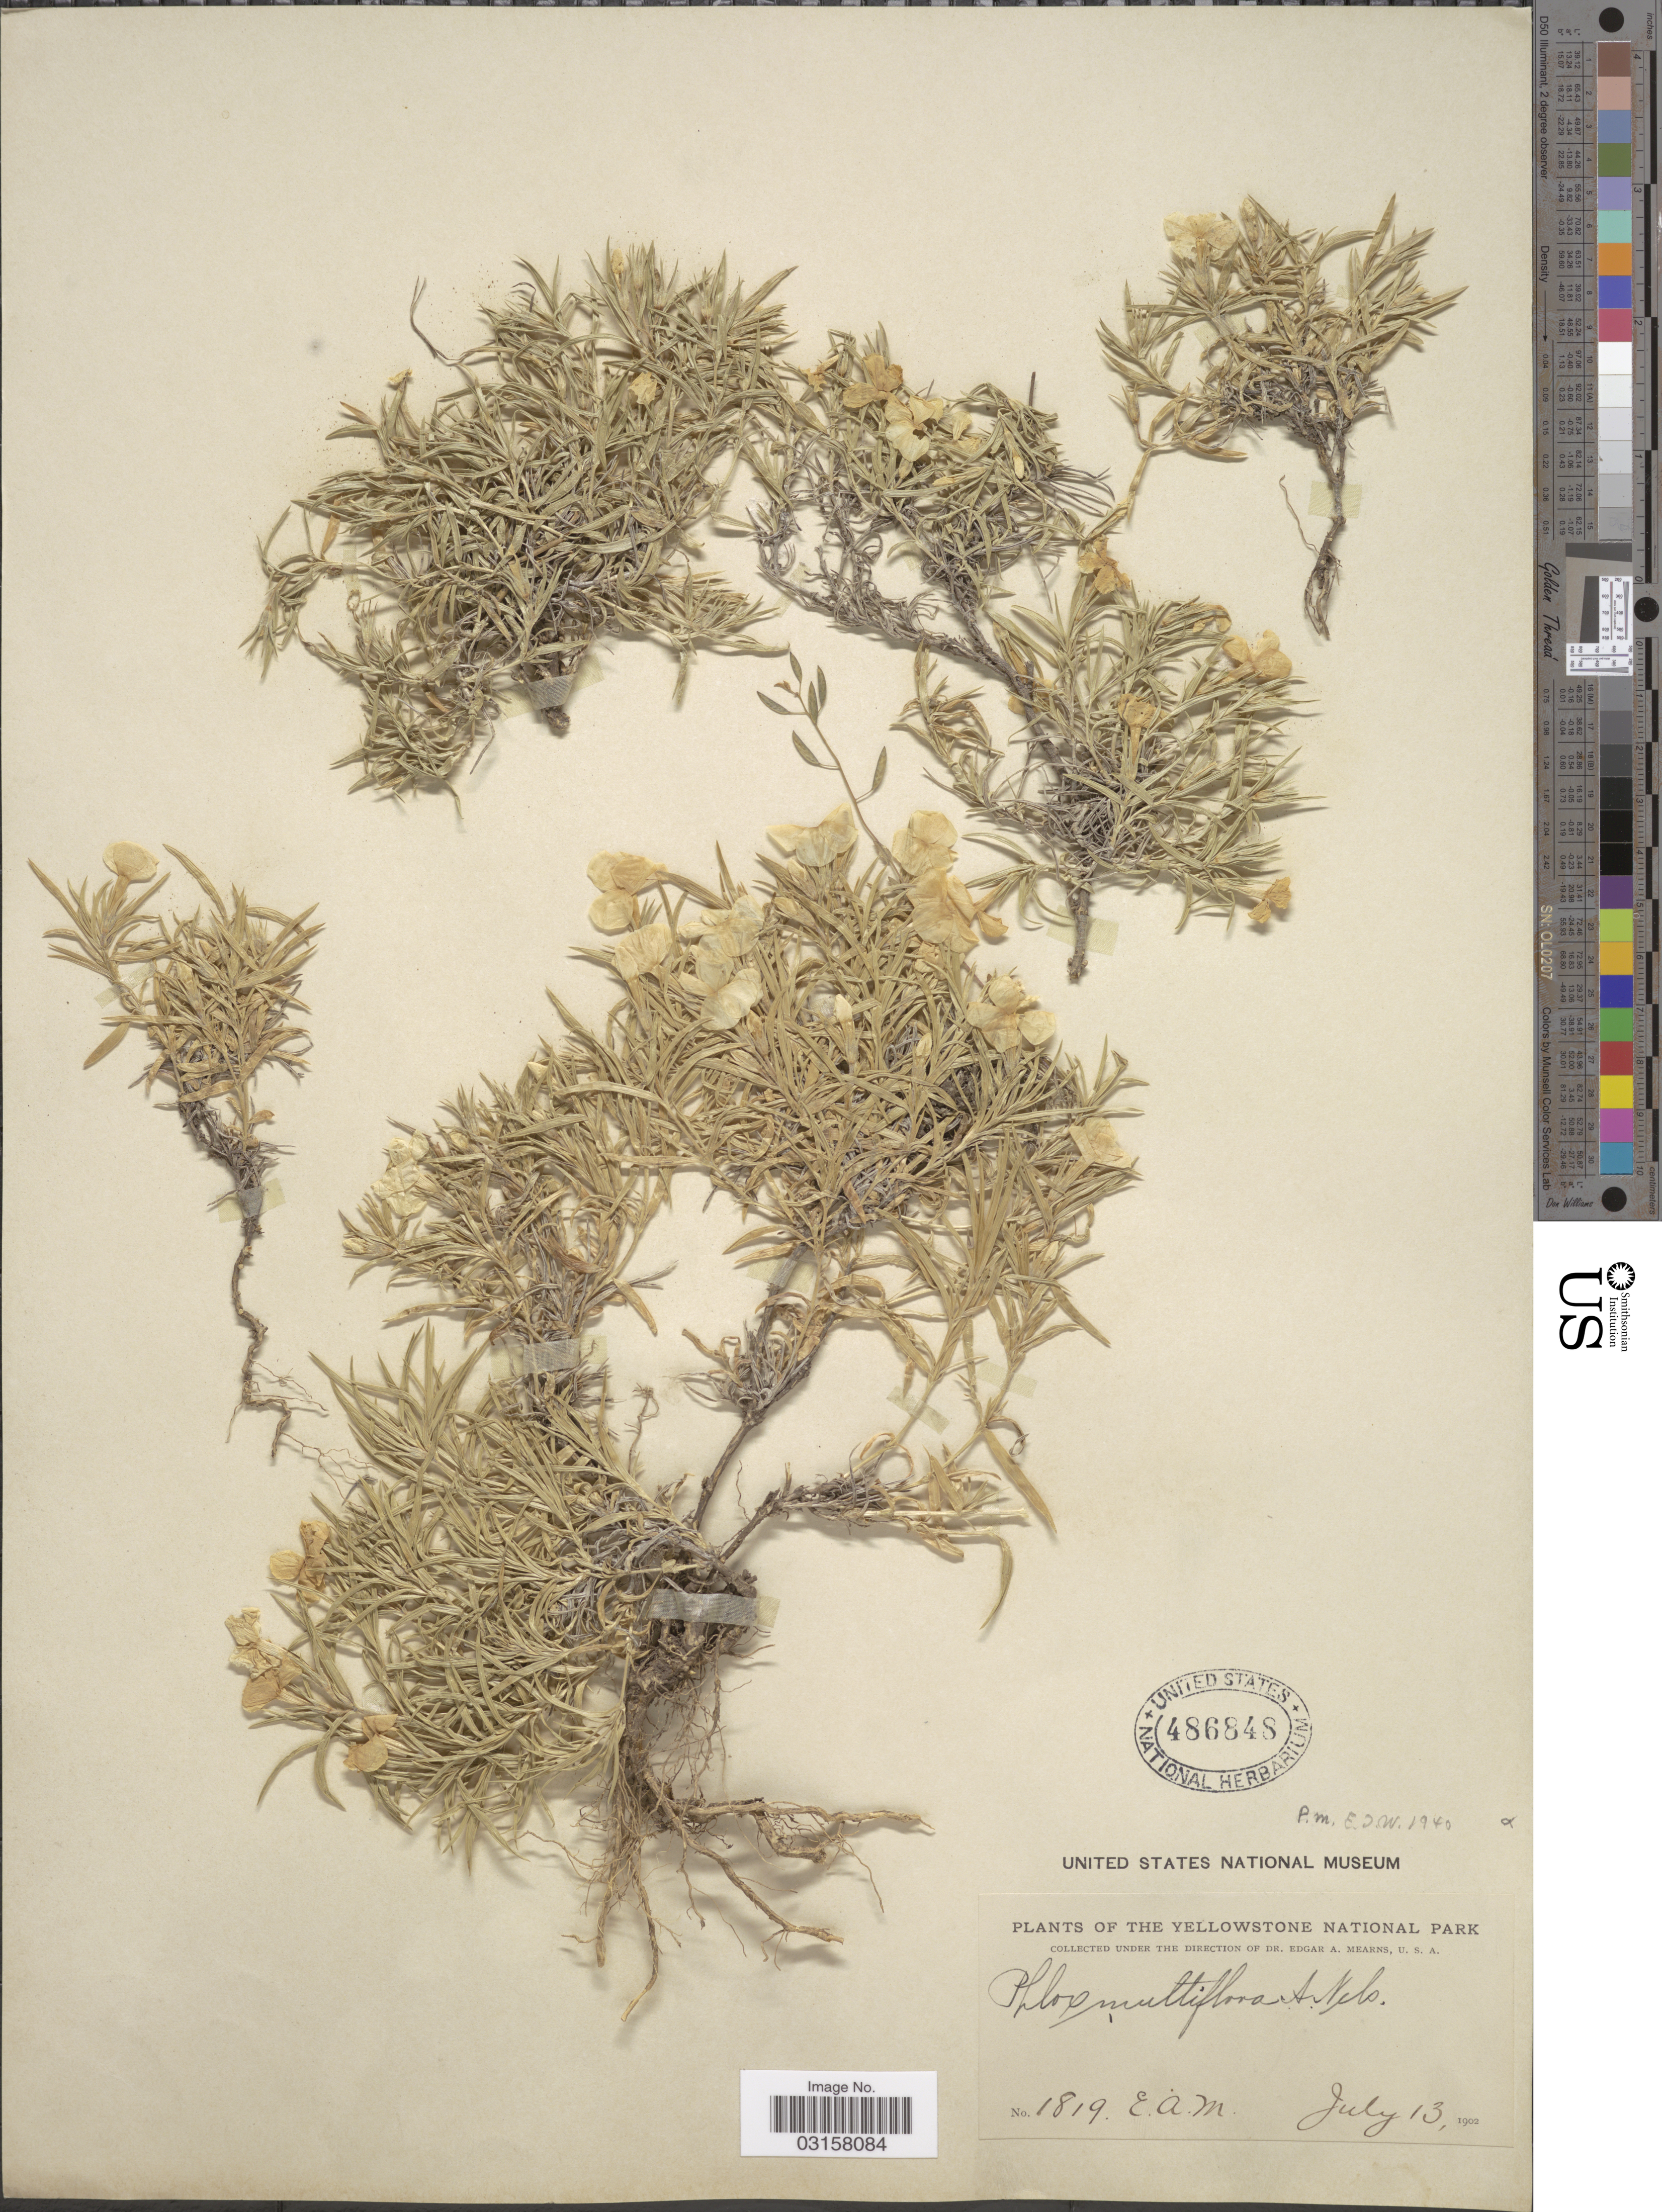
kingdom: Plantae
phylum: Tracheophyta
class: Magnoliopsida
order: Ericales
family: Polemoniaceae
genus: Phlox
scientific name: Phlox multiflora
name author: A. Nelson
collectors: E. A. Mearns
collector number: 1819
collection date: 1902-07-13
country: United States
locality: The Yellowstone National Park.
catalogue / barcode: US 486848